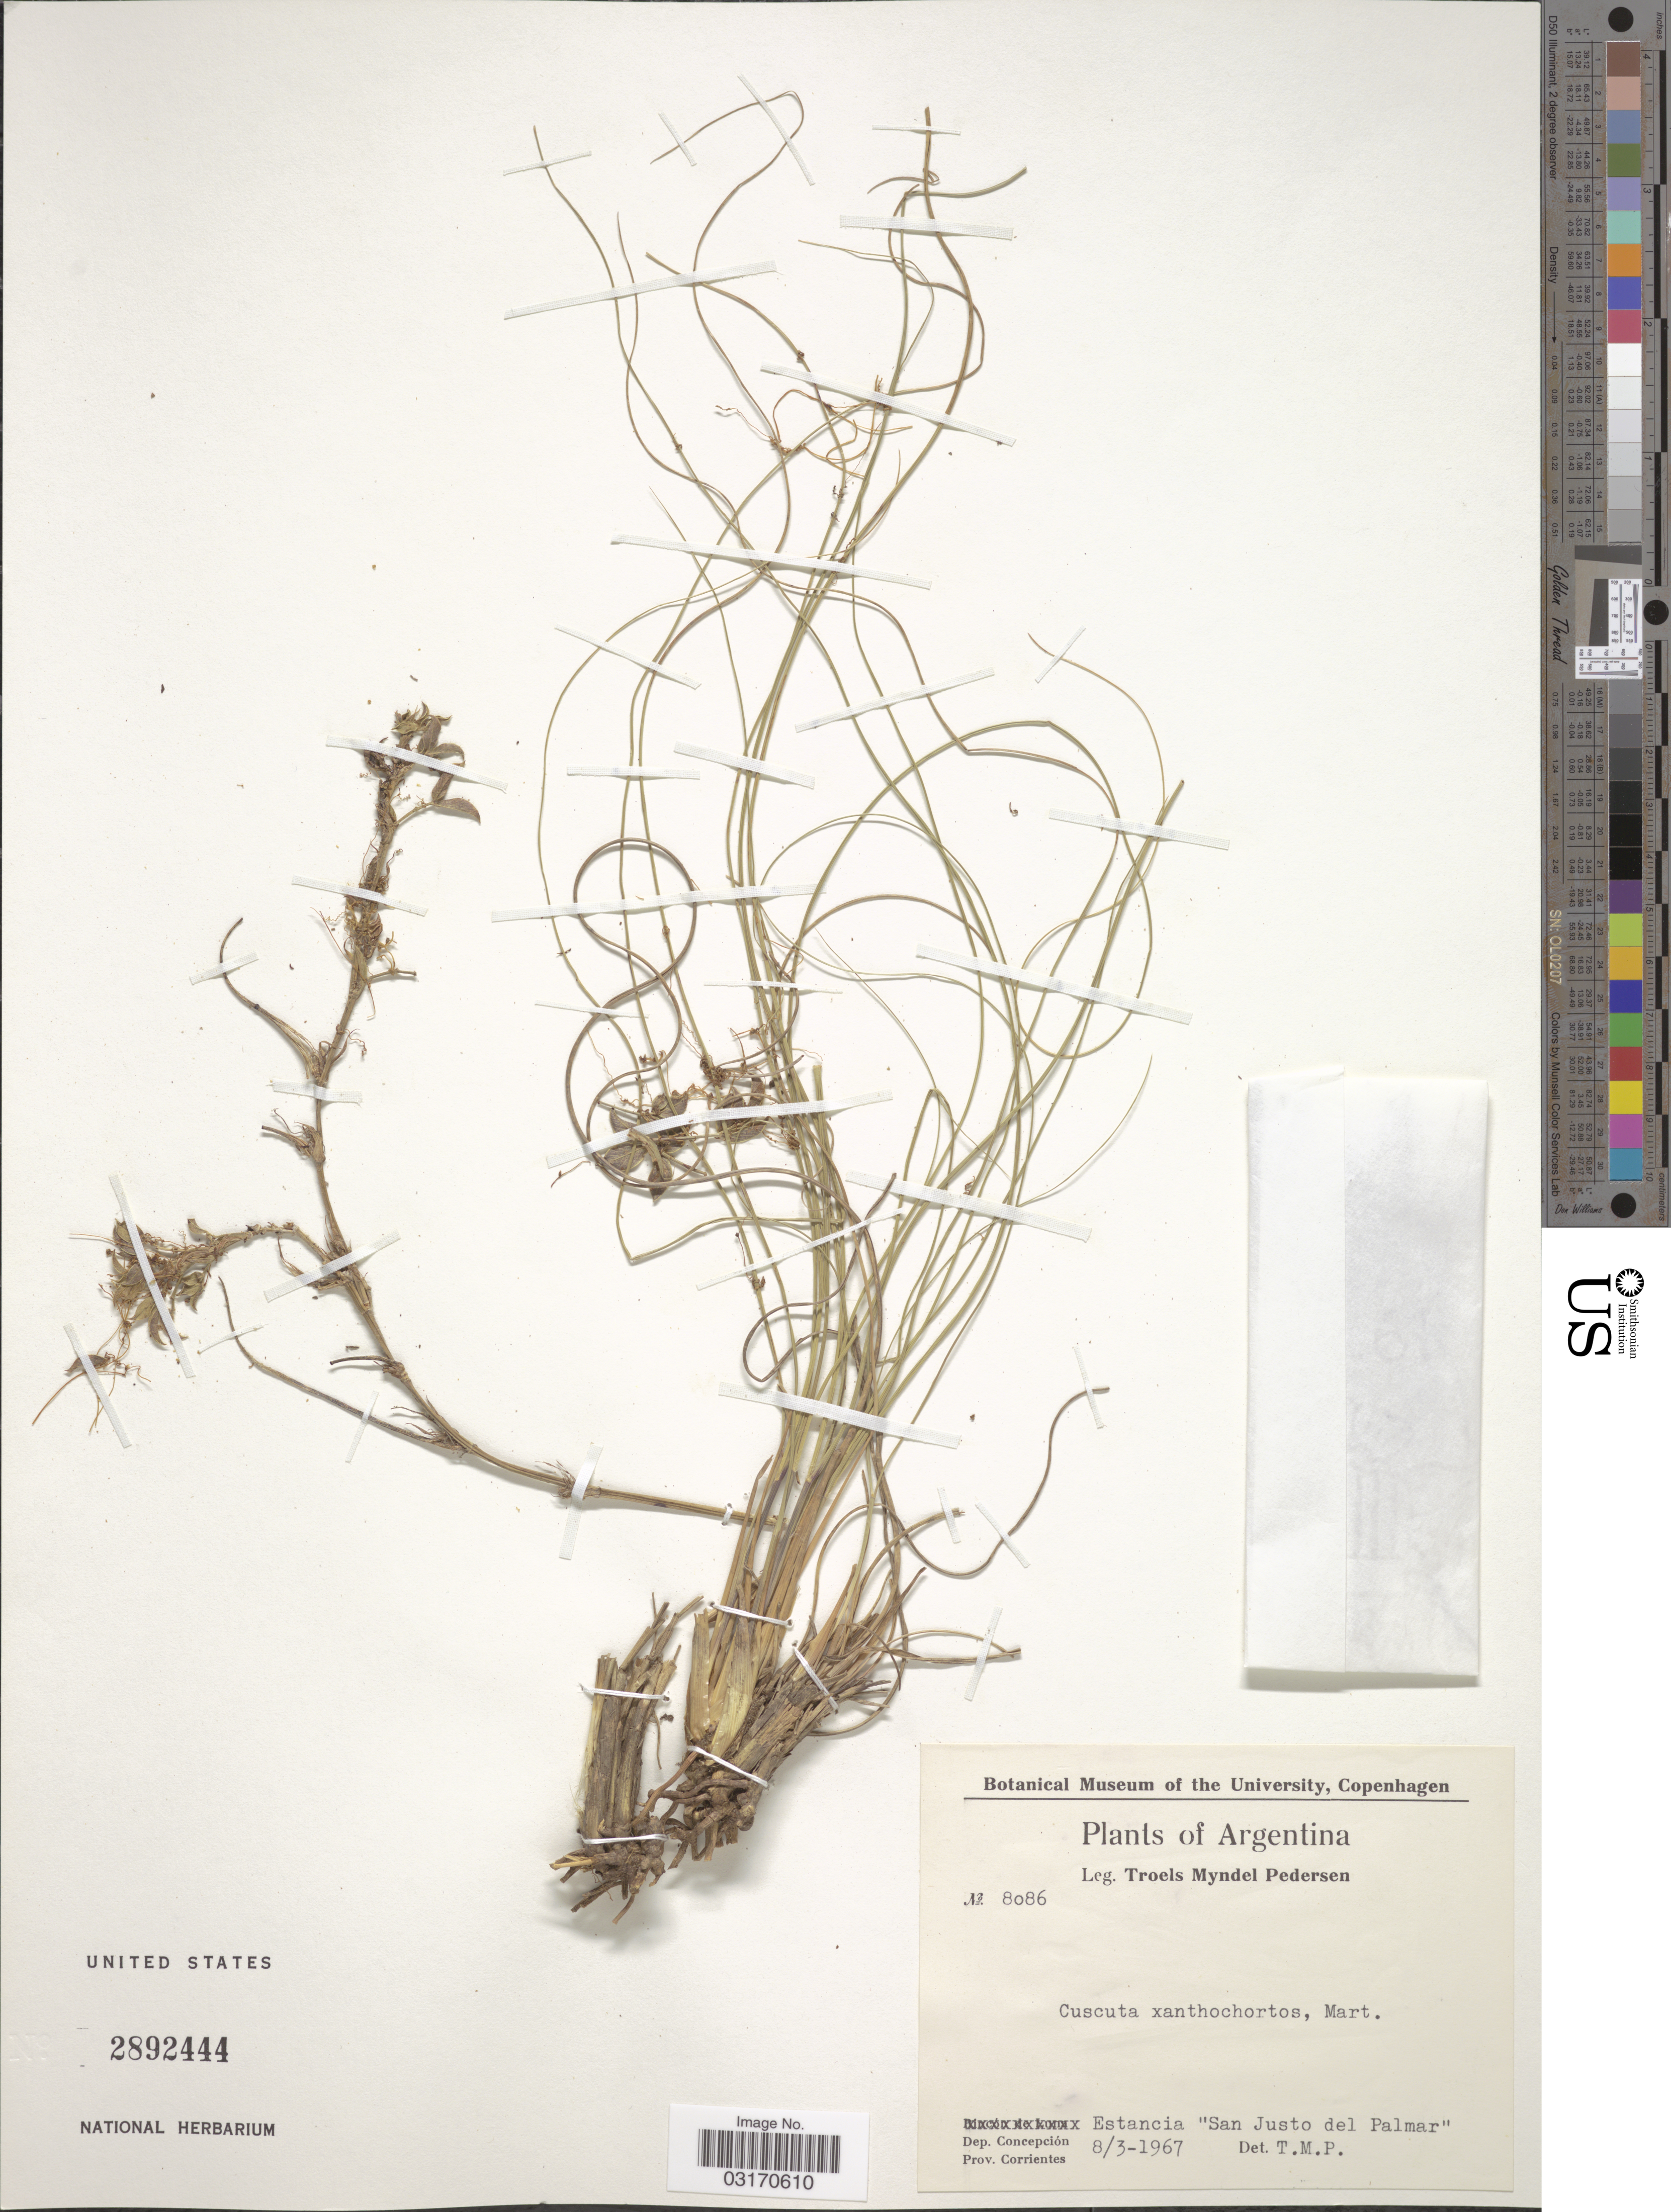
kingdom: Plantae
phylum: Tracheophyta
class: Magnoliopsida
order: Solanales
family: Convolvulaceae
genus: Cuscuta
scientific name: Cuscuta xanthochortos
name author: Mart.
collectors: T. Pederson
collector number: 8086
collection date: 1967-03-08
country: Argentina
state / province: Corrientes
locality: Estancia "San Justo del Palmar". Dep. Concepción. Prov. Corrientes.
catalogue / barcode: US 2892444